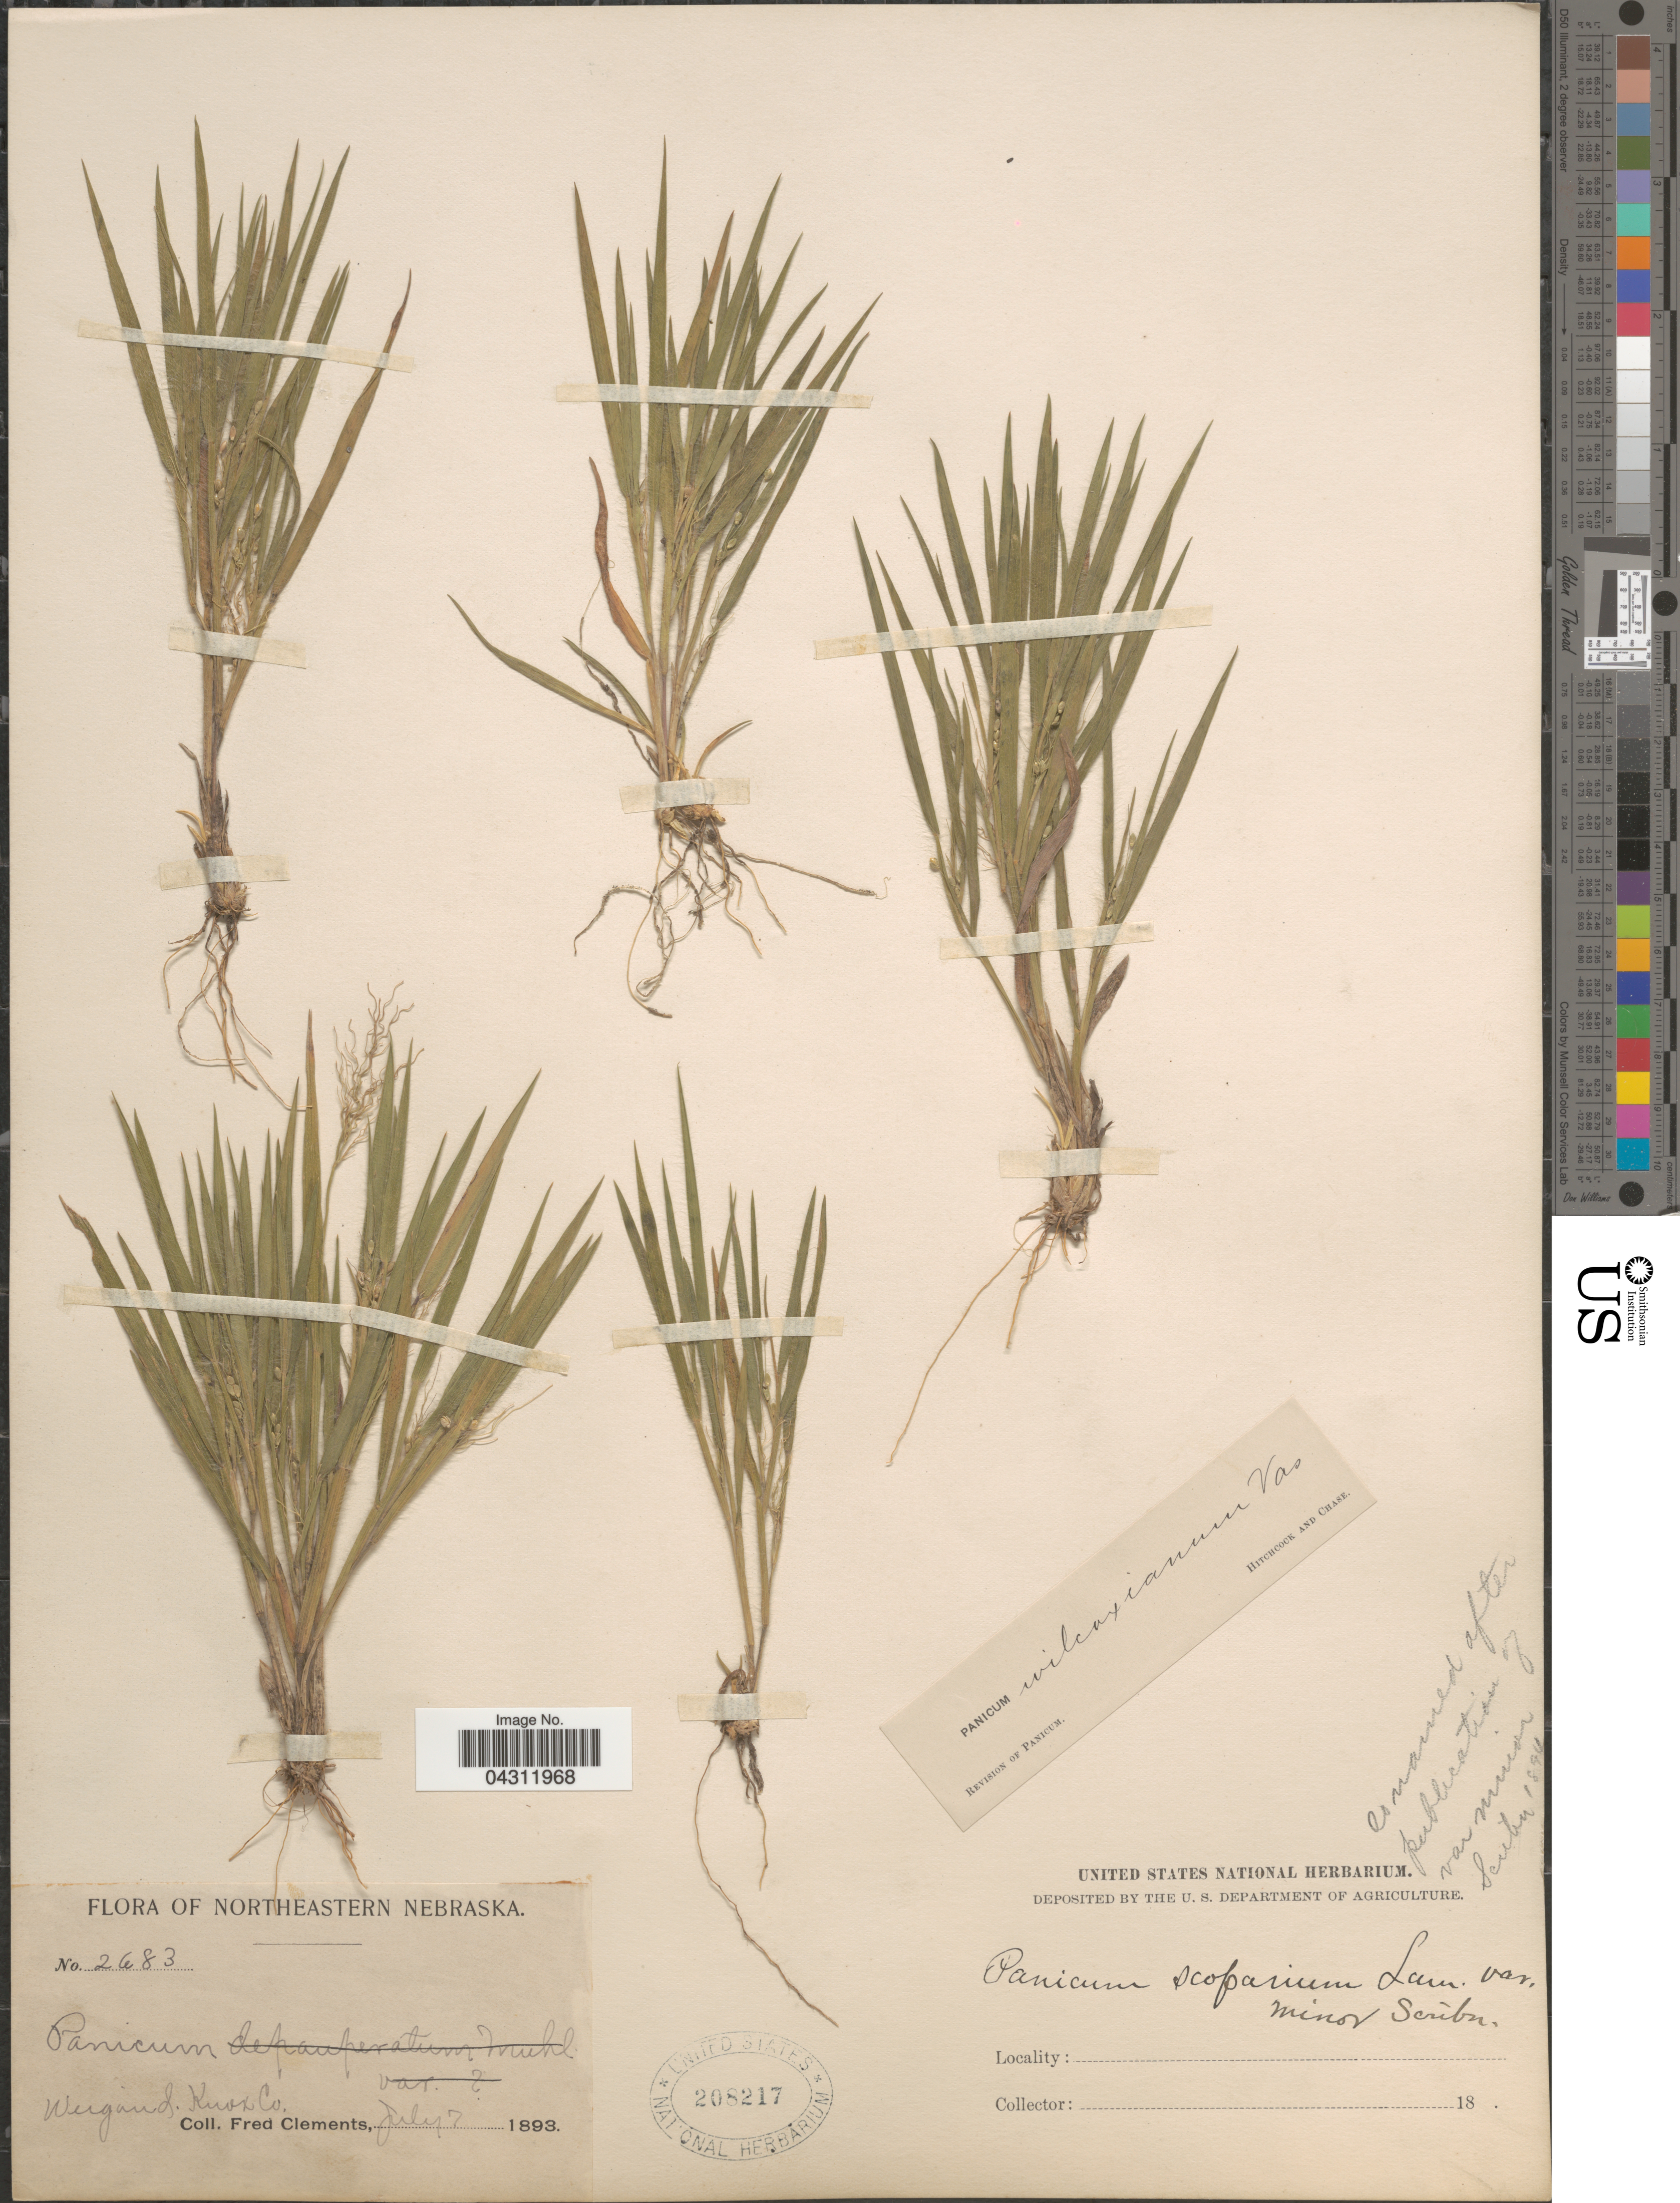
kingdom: Plantae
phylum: Tracheophyta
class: Liliopsida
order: Poales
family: Poaceae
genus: Dichanthelium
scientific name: Dichanthelium wilcoxianum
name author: Freckmann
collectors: F. E. Clements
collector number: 2683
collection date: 1893-07-07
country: United States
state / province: Nebraska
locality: Northeastern Nebraska. Wiegand, Knox Co.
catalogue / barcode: US 208217